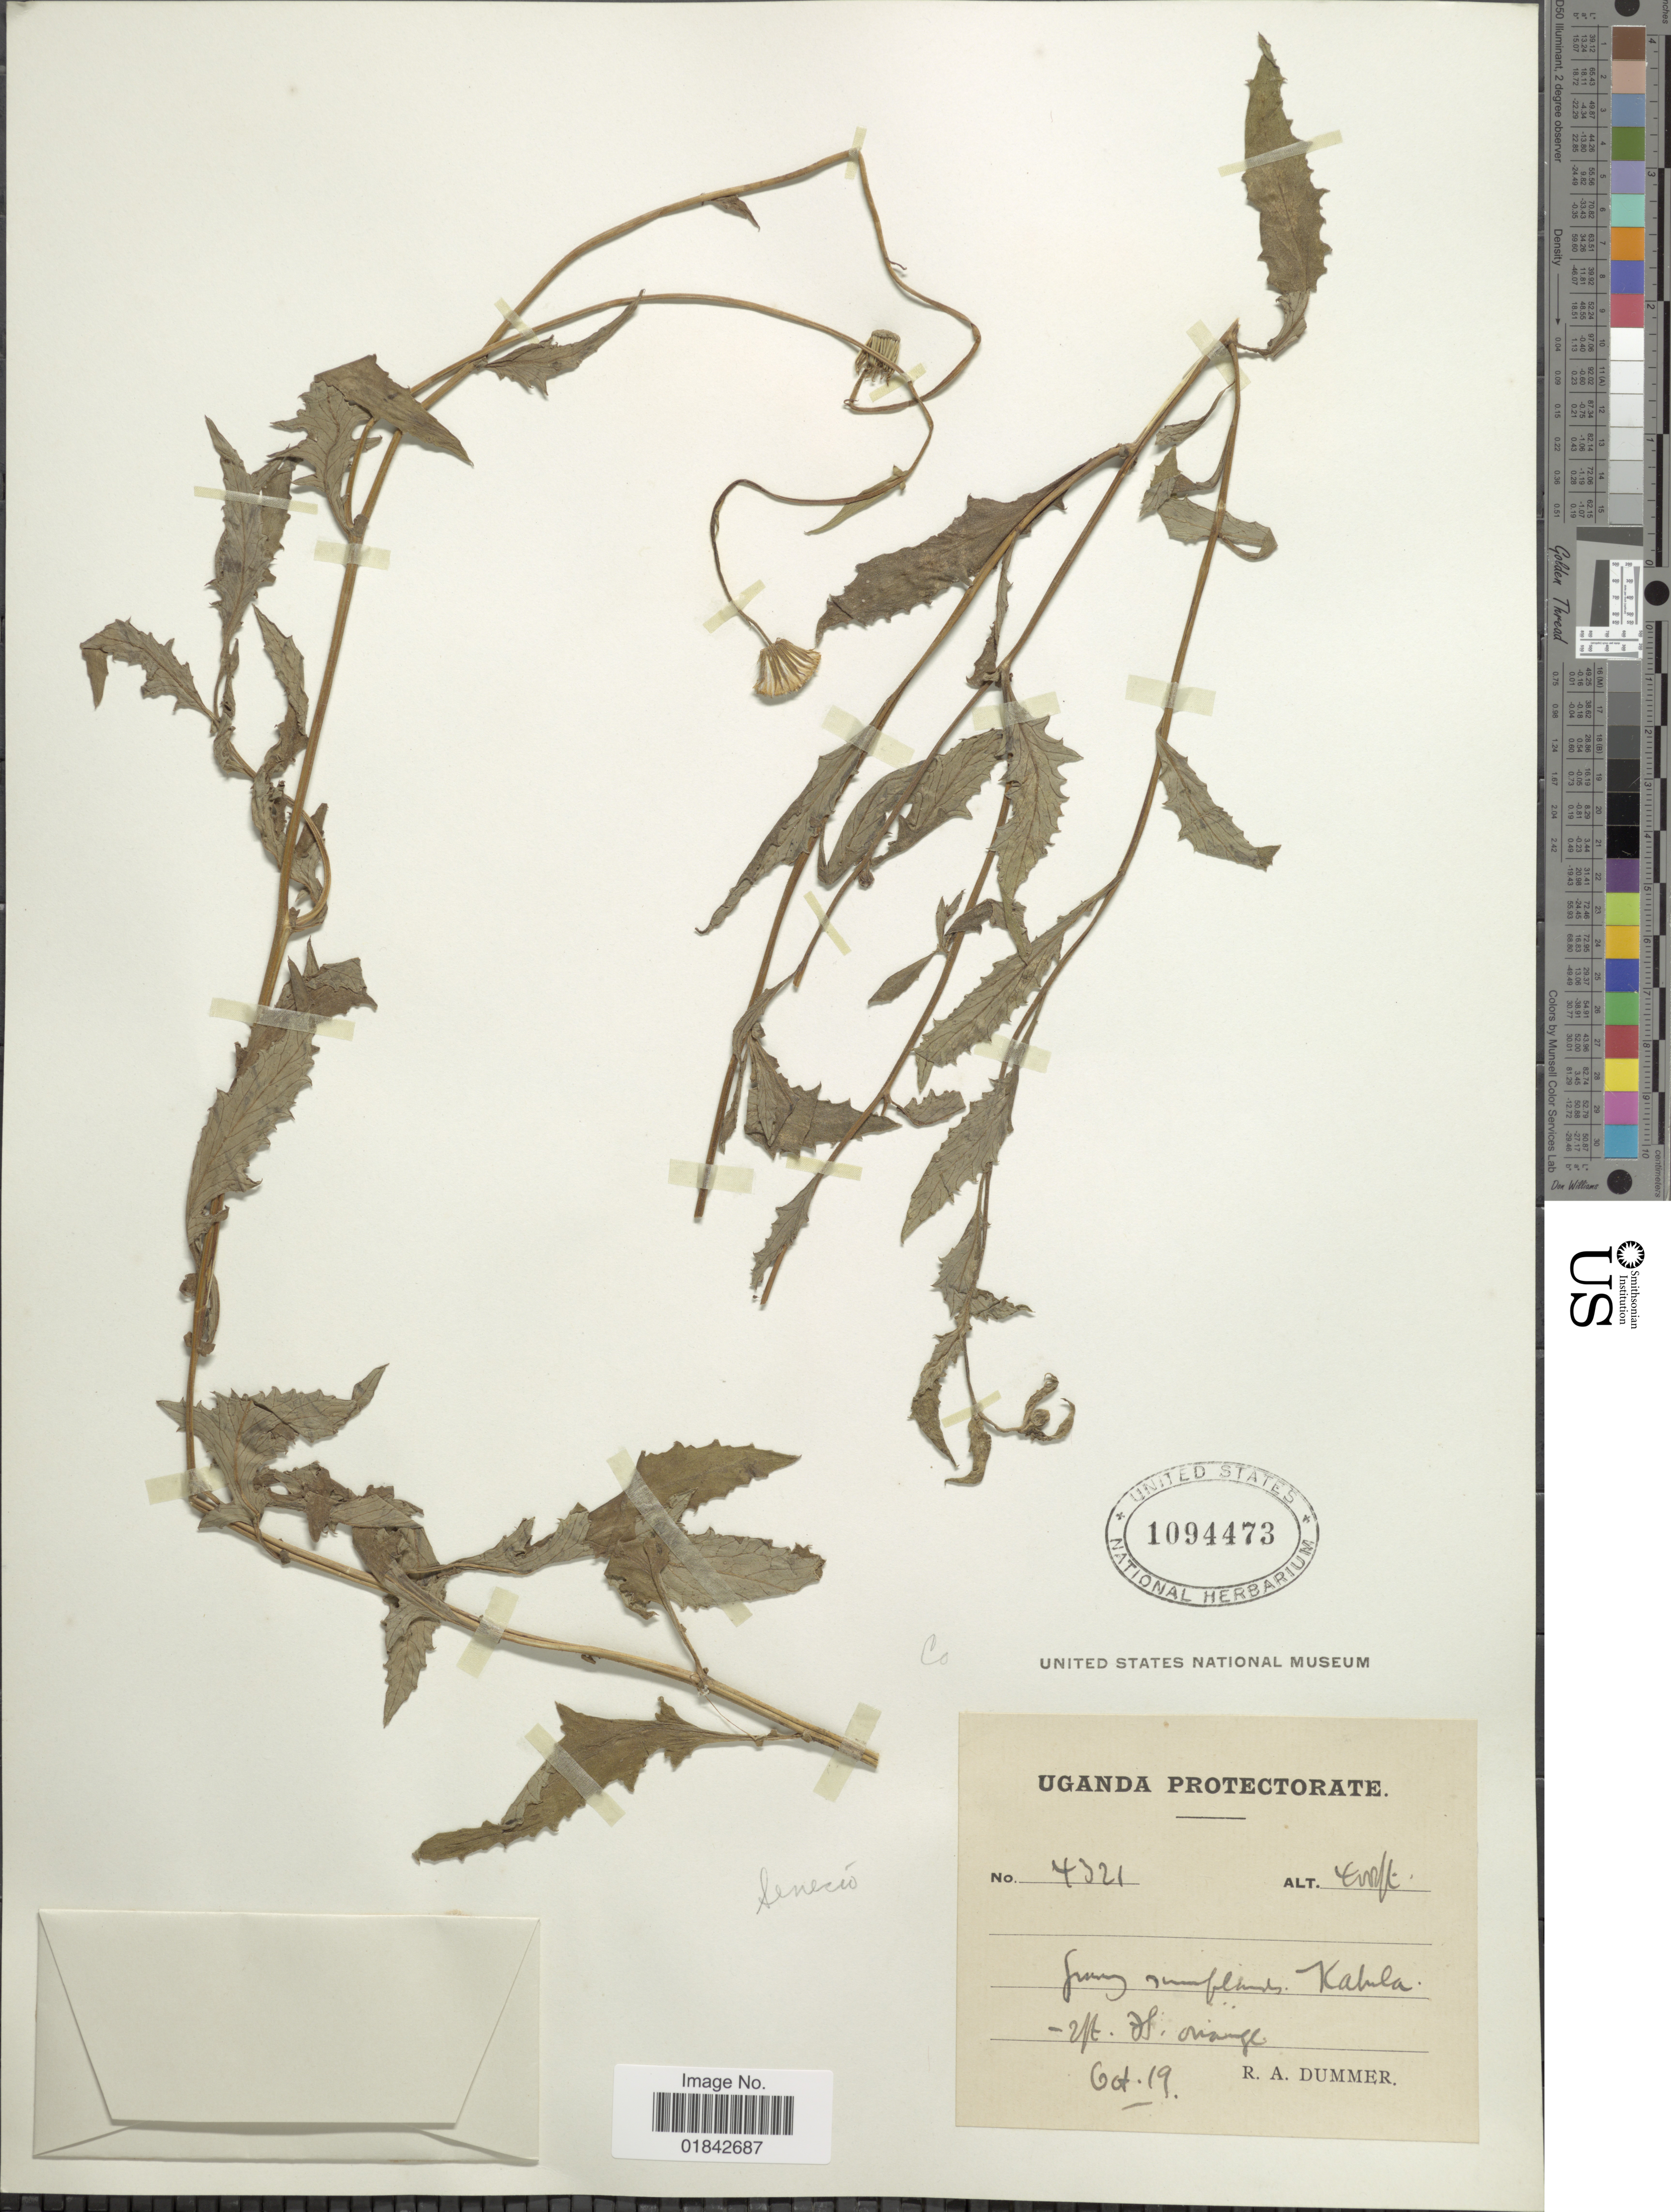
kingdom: Plantae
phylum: Tracheophyta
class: Magnoliopsida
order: Asterales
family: Asteraceae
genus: Senecio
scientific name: Senecio sp.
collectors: R. A. Dümmer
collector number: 4321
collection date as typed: Transcribed d/m/y: /10/19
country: Uganda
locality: Uganda Protectorate, Kabula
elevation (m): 1219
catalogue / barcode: US 1094473